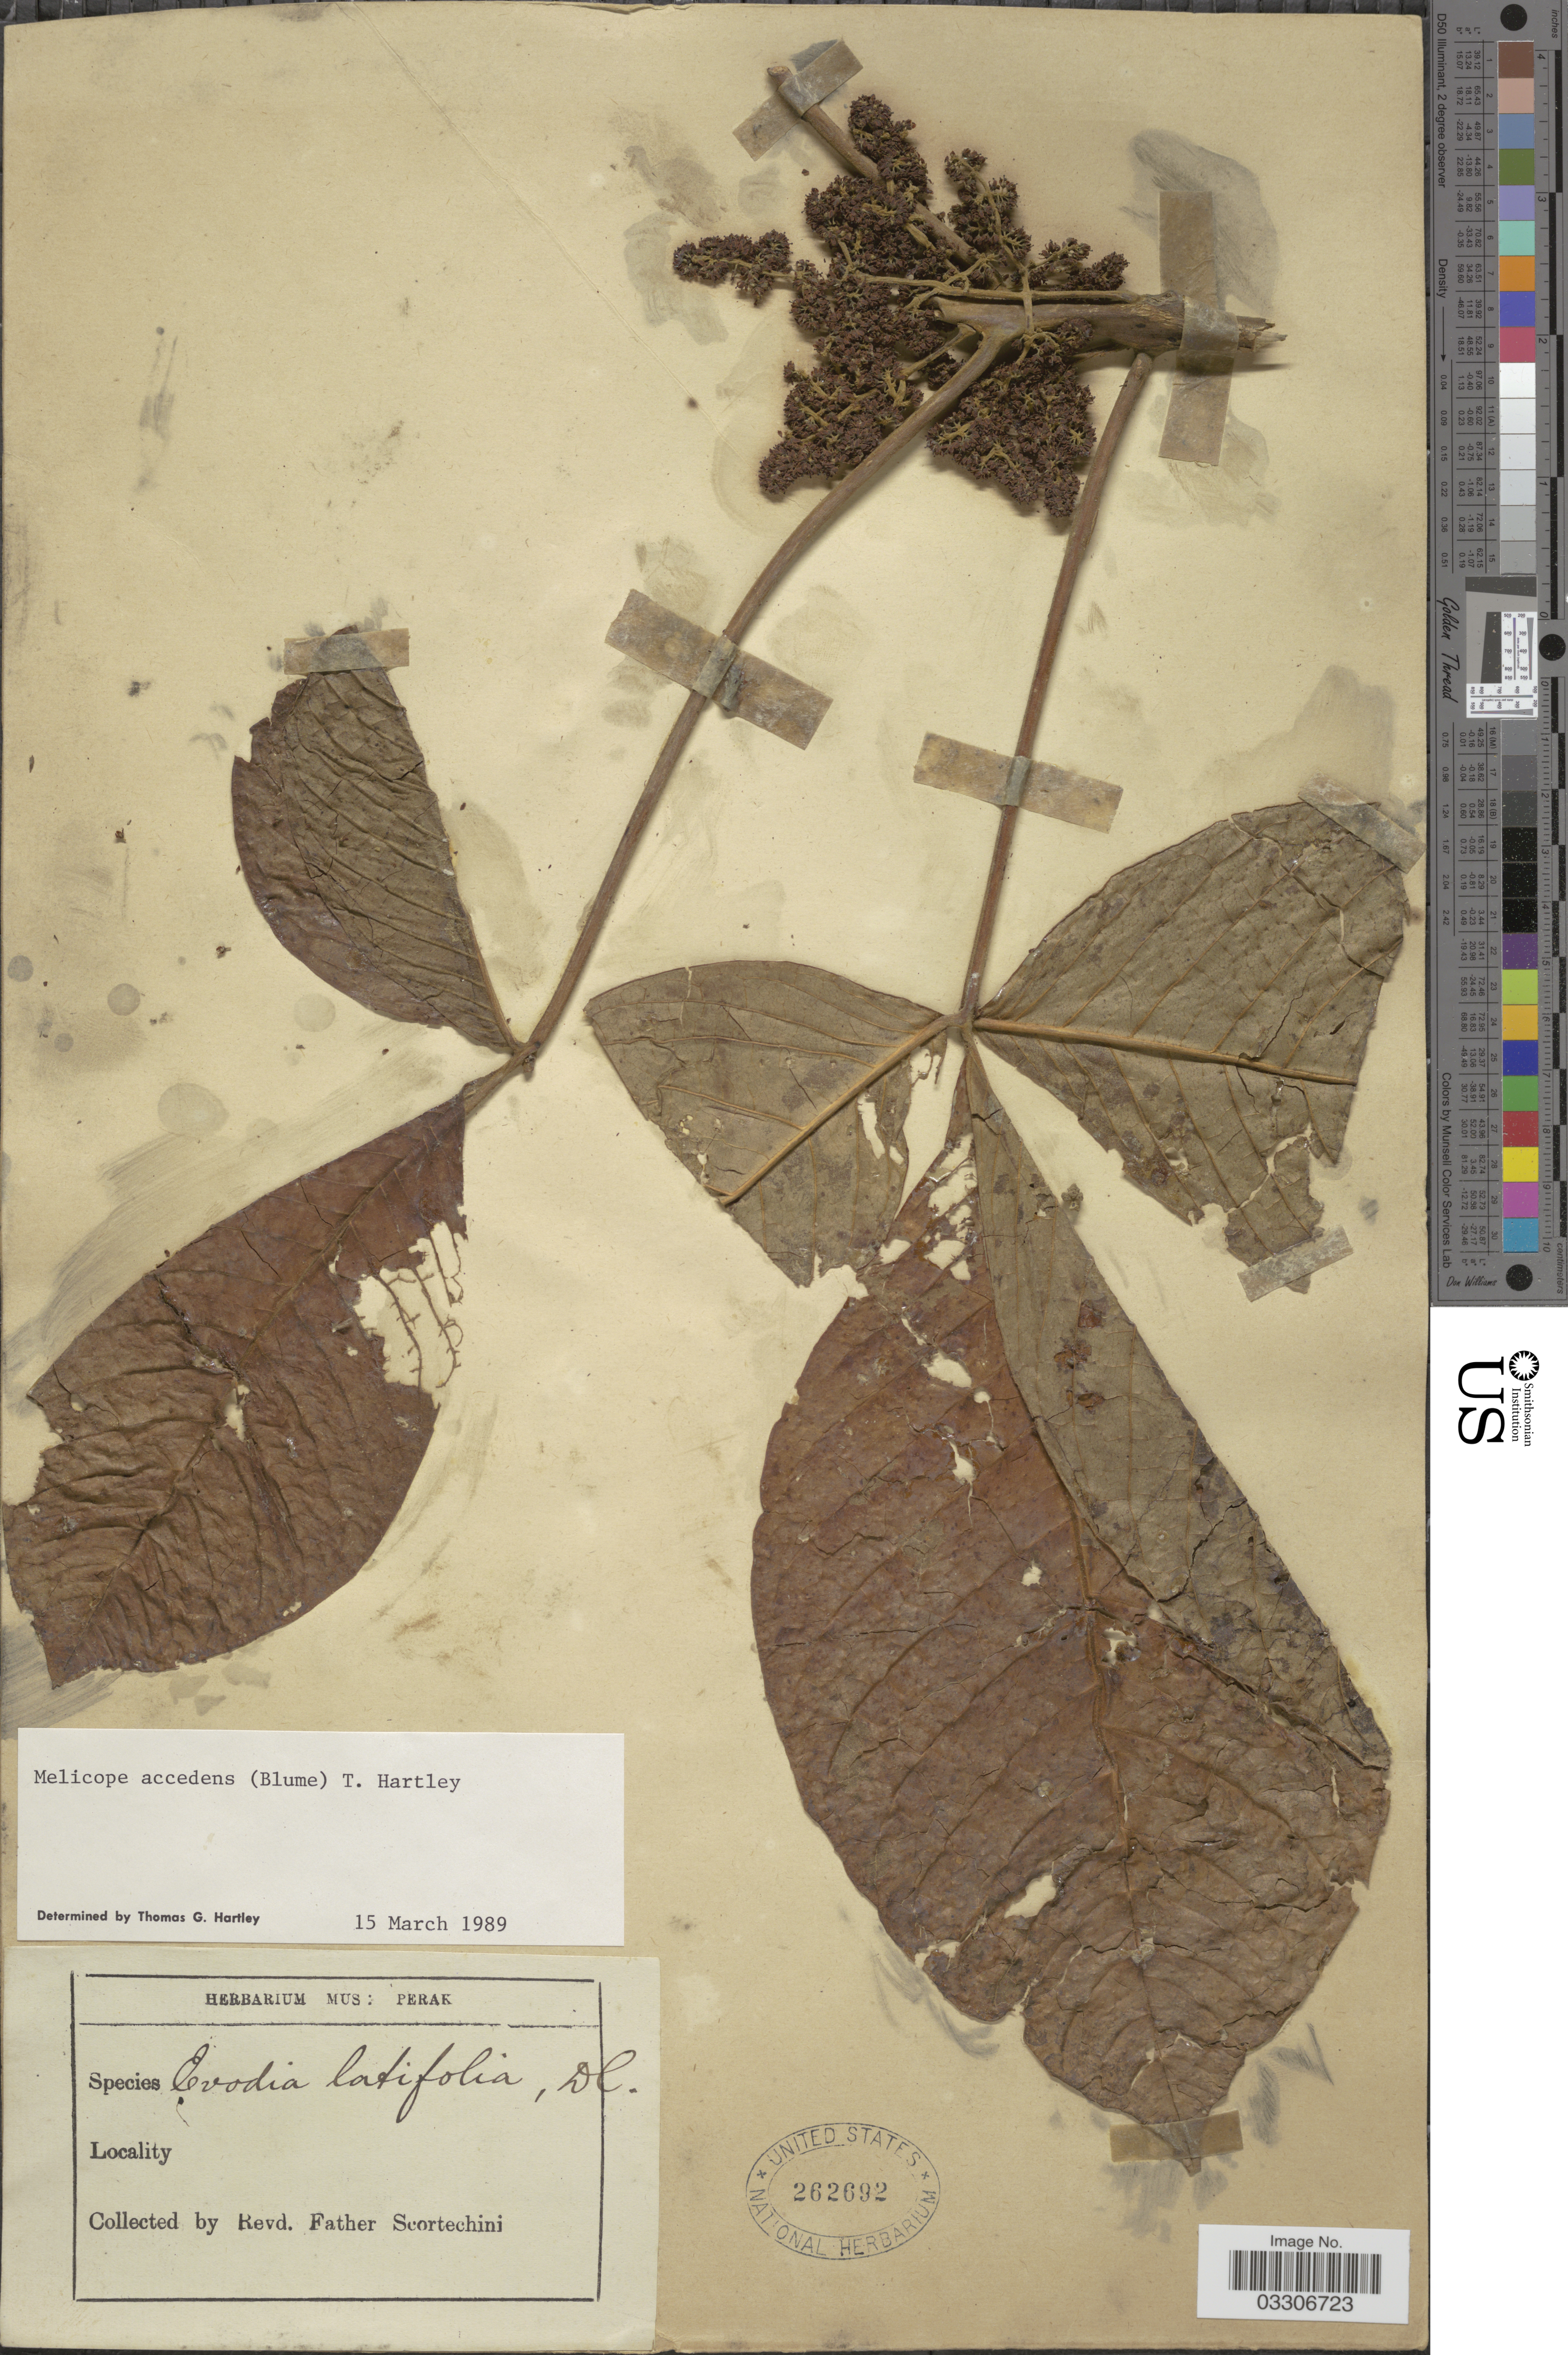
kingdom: Plantae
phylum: Tracheophyta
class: Magnoliopsida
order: Sapindales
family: Rutaceae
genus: Melicope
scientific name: Melicope accedens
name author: (Blume) T.G. Hartley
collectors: Fr. Scortechini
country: Malaysia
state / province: Perak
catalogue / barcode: US 262692